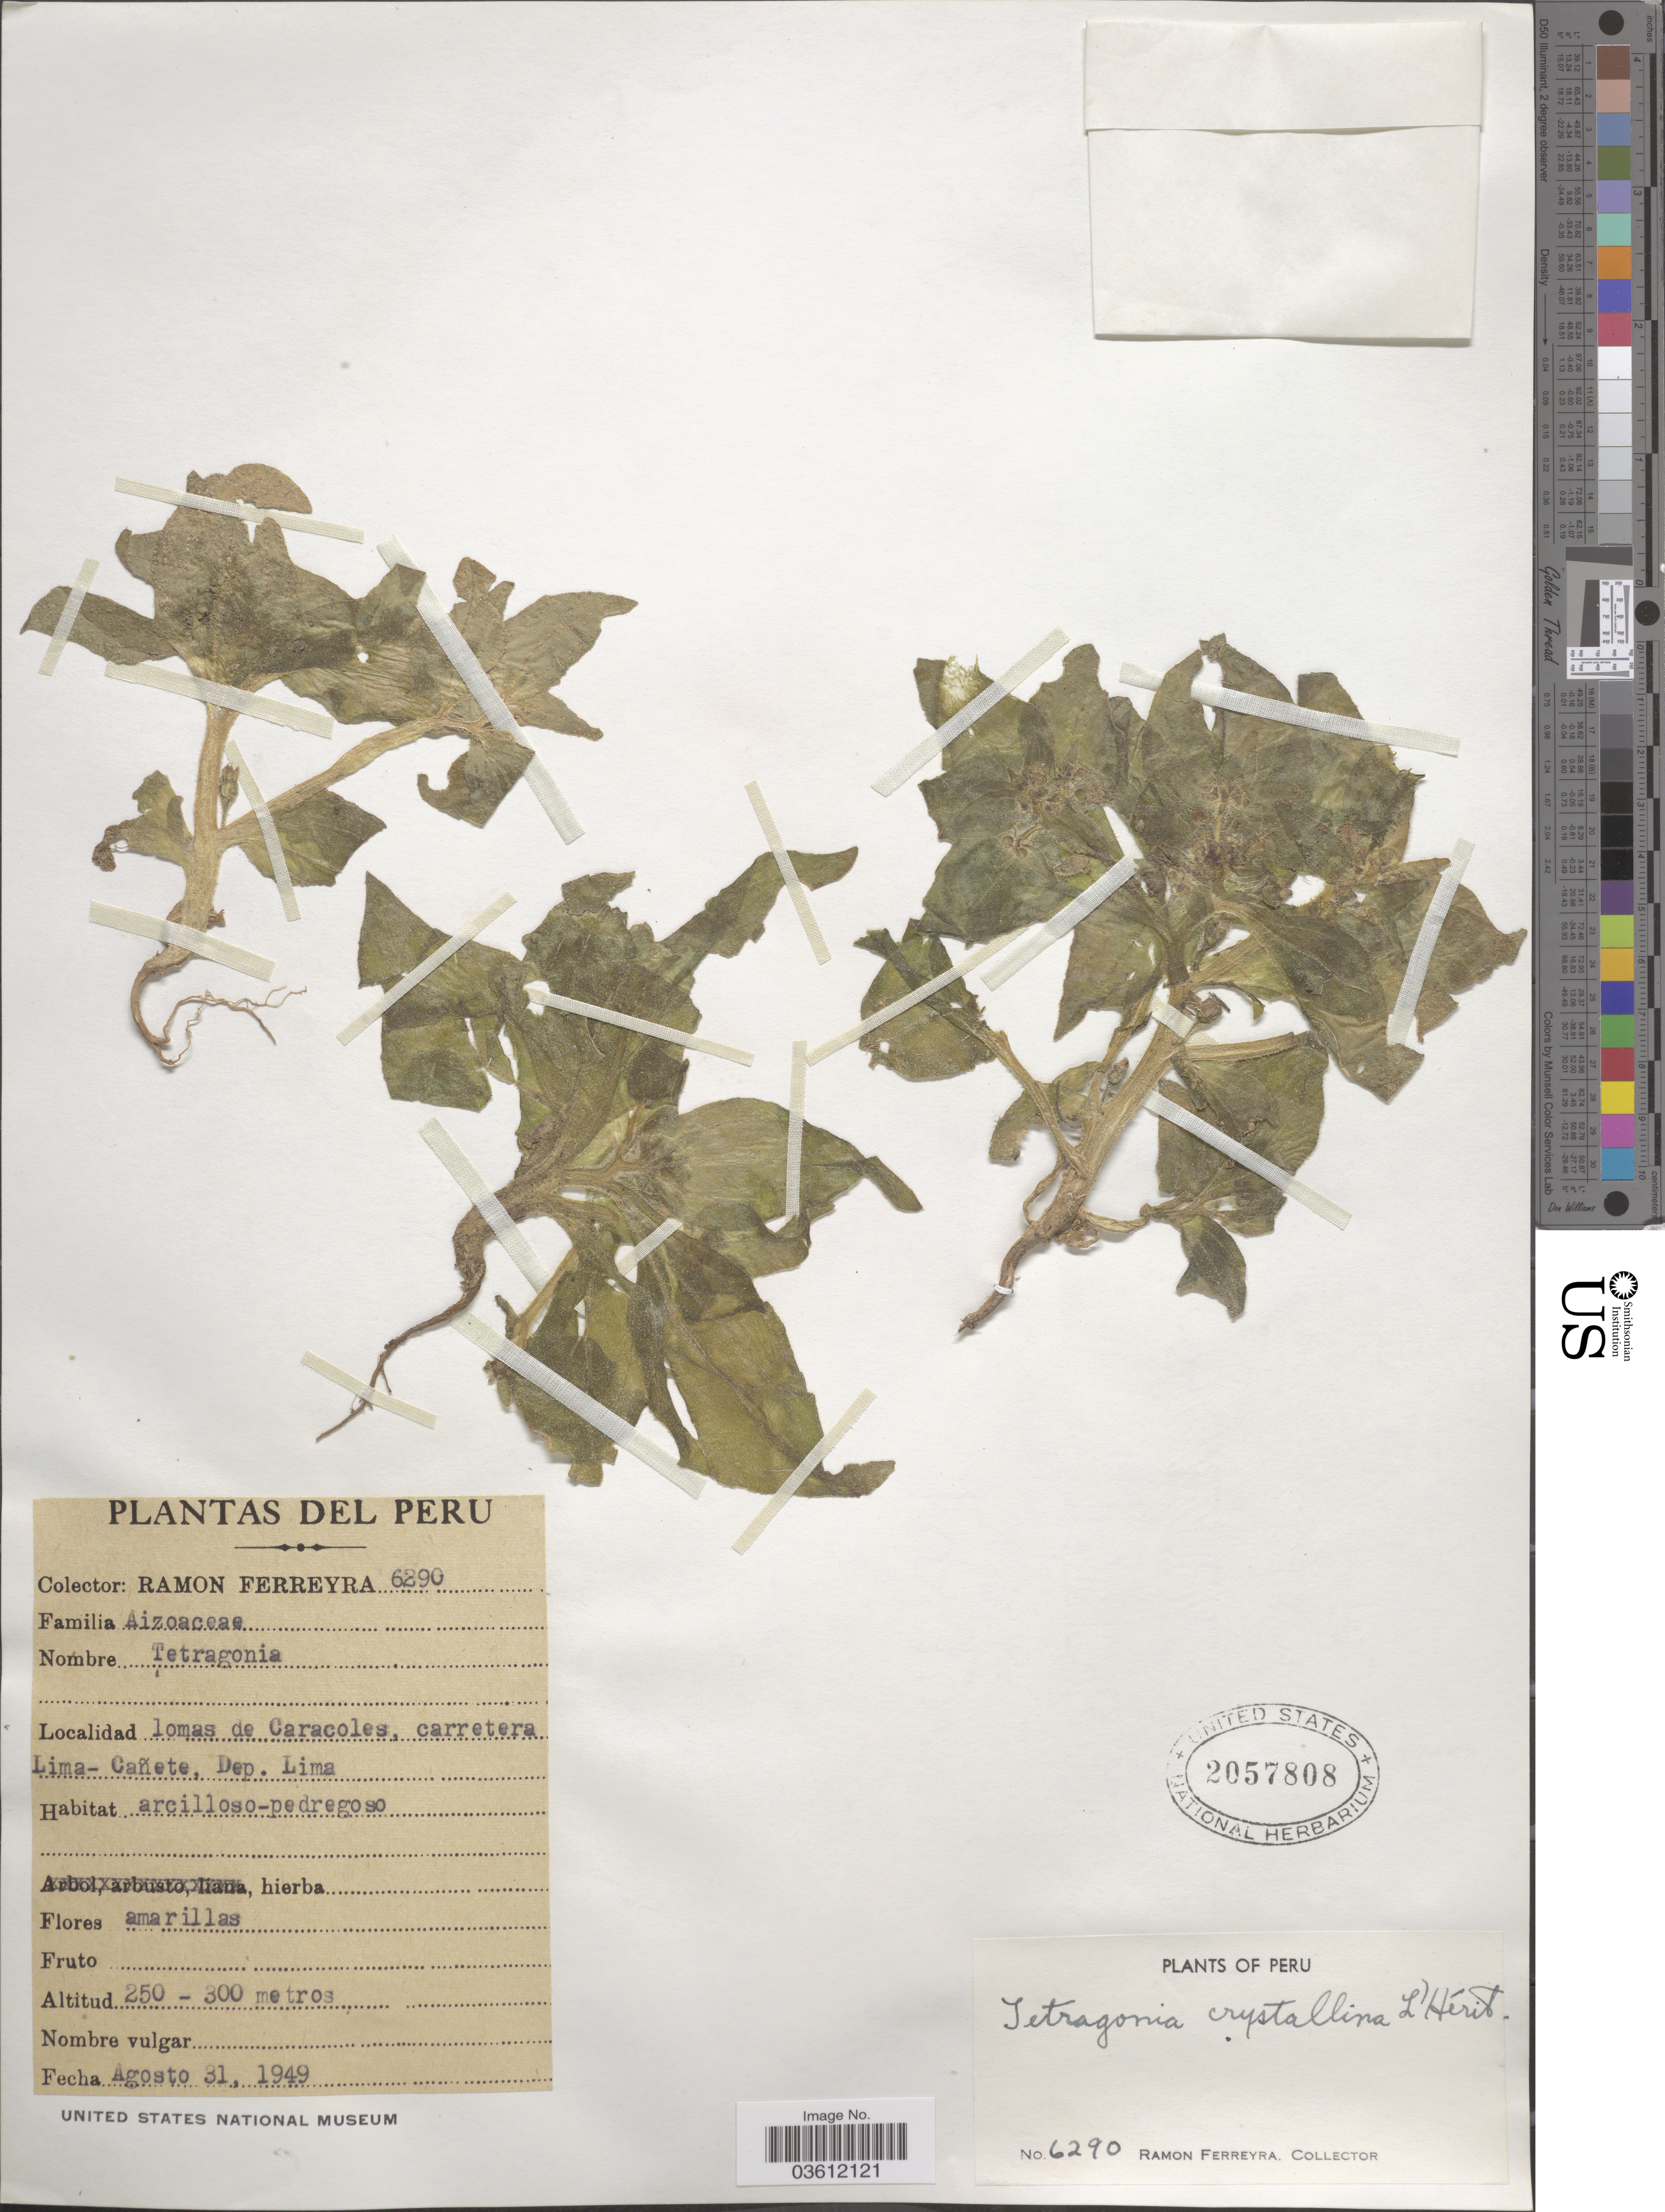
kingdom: Plantae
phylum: Tracheophyta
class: Magnoliopsida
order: Caryophyllales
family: Aizoaceae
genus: Tetragonia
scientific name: Tetragonia crystallina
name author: L'Hér.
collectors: R. A. Ferreyra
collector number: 6290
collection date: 1949-08-31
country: Peru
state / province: Lima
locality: Lomas de Caracoles, carretera Lima - Cañete, Dep. Lima.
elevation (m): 250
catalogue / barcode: US 2057808